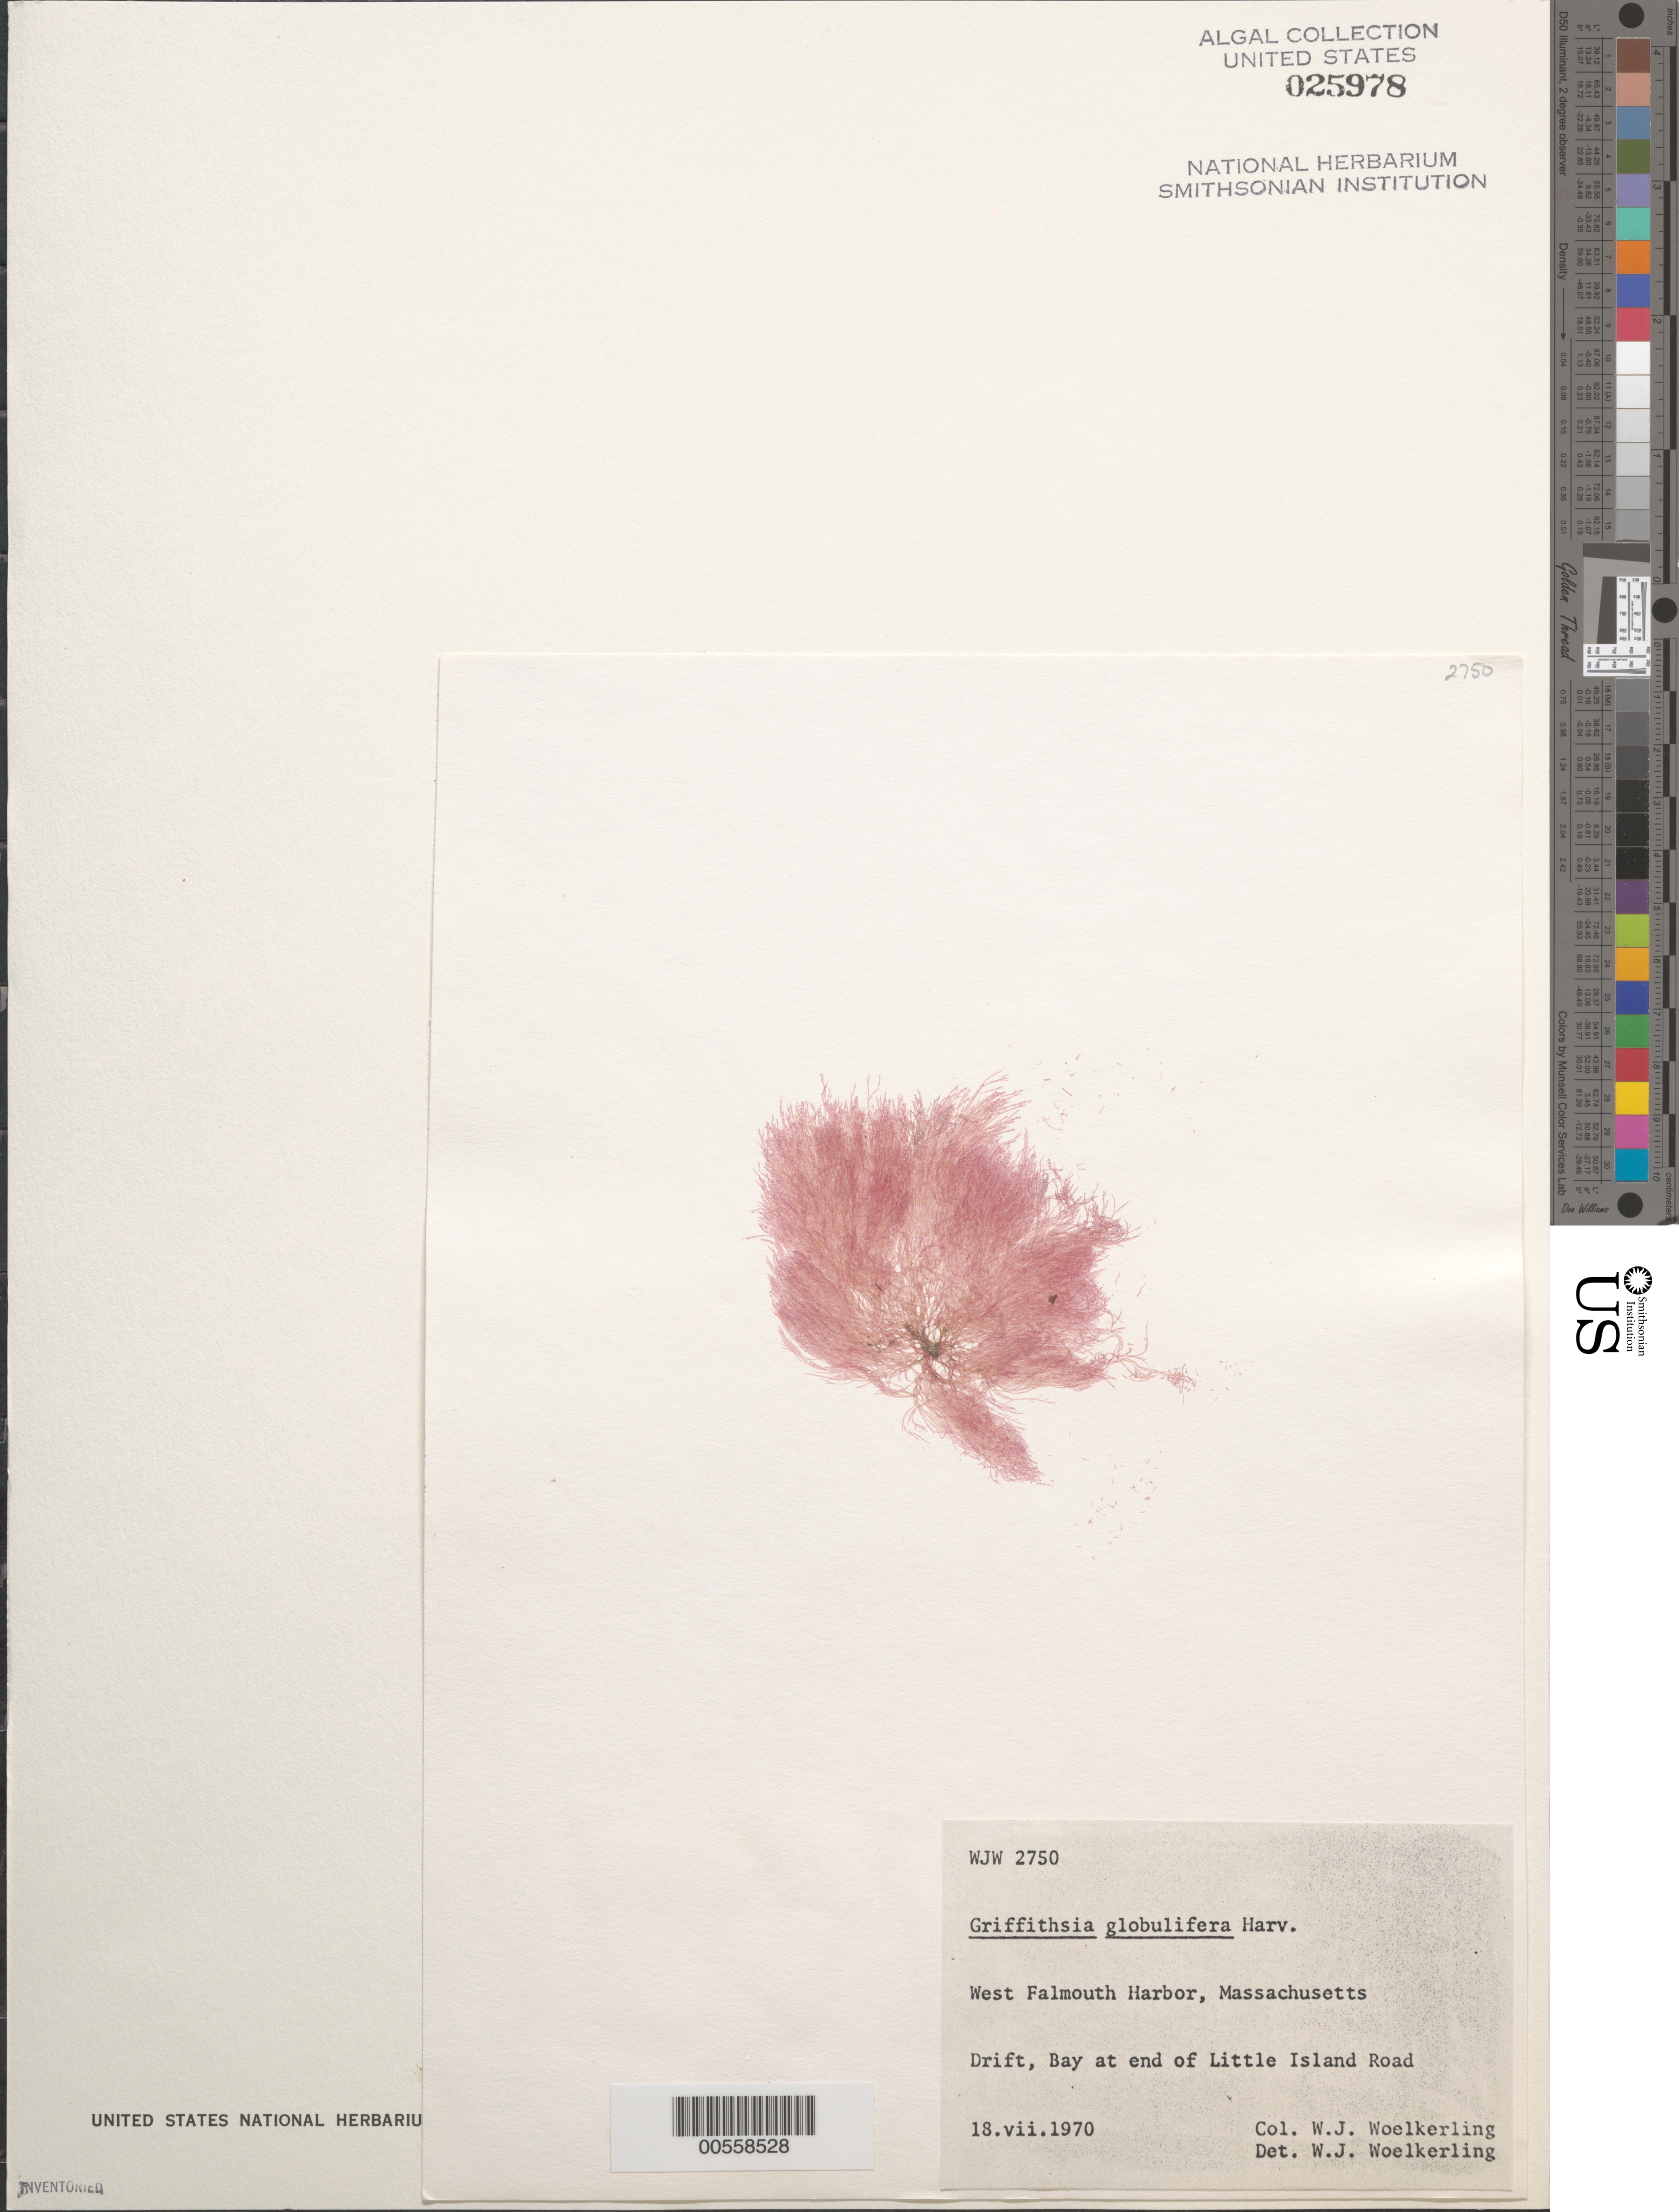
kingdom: Plantae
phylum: Rhodophyta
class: Florideophyceae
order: Ceramiales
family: Wrangeliaceae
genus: Griffithsia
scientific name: Griffithsia globulifera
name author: Harv. ex Kütz.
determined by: Woelkerling, W. J.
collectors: W. Woelkerling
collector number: WJW 2750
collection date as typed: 18 Jul 1970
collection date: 1970-07-18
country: United States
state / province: Massachusetts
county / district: Barnstable County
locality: West Falmouth Harbor, bay at end of Little Island Road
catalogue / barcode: US 25978